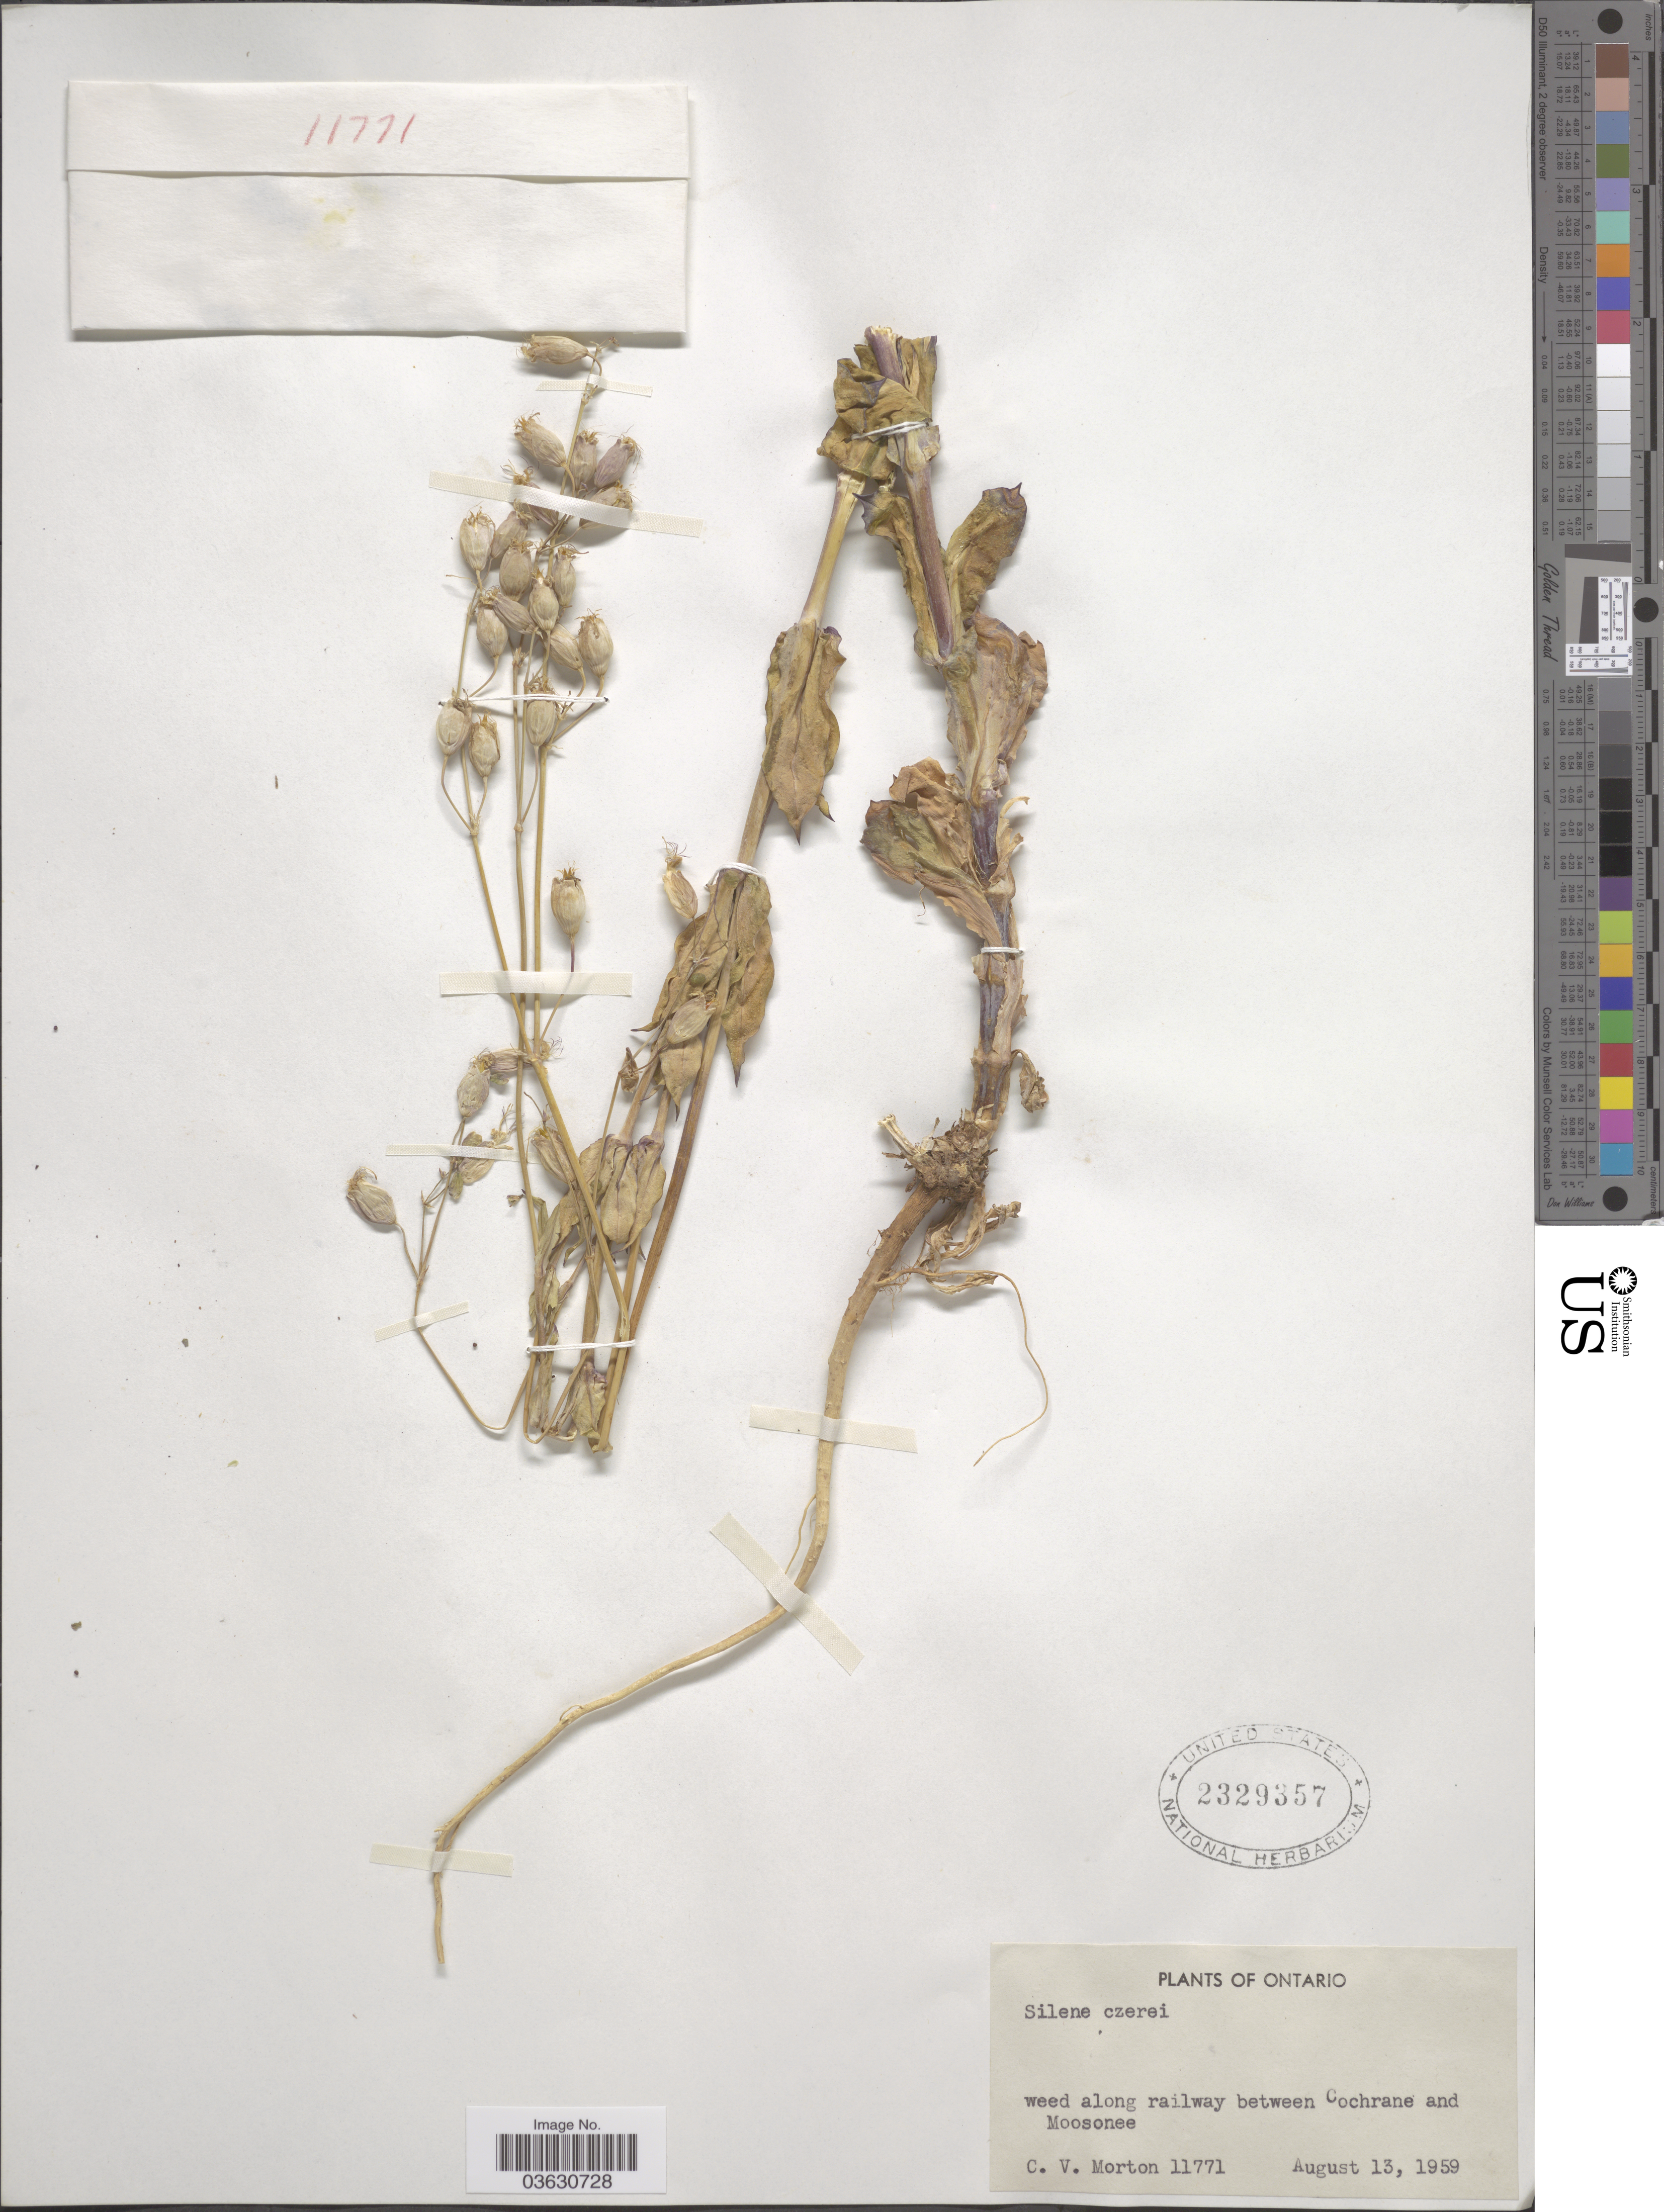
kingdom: Plantae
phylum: Tracheophyta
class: Magnoliopsida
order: Caryophyllales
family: Caryophyllaceae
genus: Silene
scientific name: Silene csereii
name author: Baumg.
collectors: C. V. Morton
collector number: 11771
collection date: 1959-08-13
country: Canada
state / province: Ontario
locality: Weed along railway between Cochrane and Moosonee.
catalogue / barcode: US 2329357